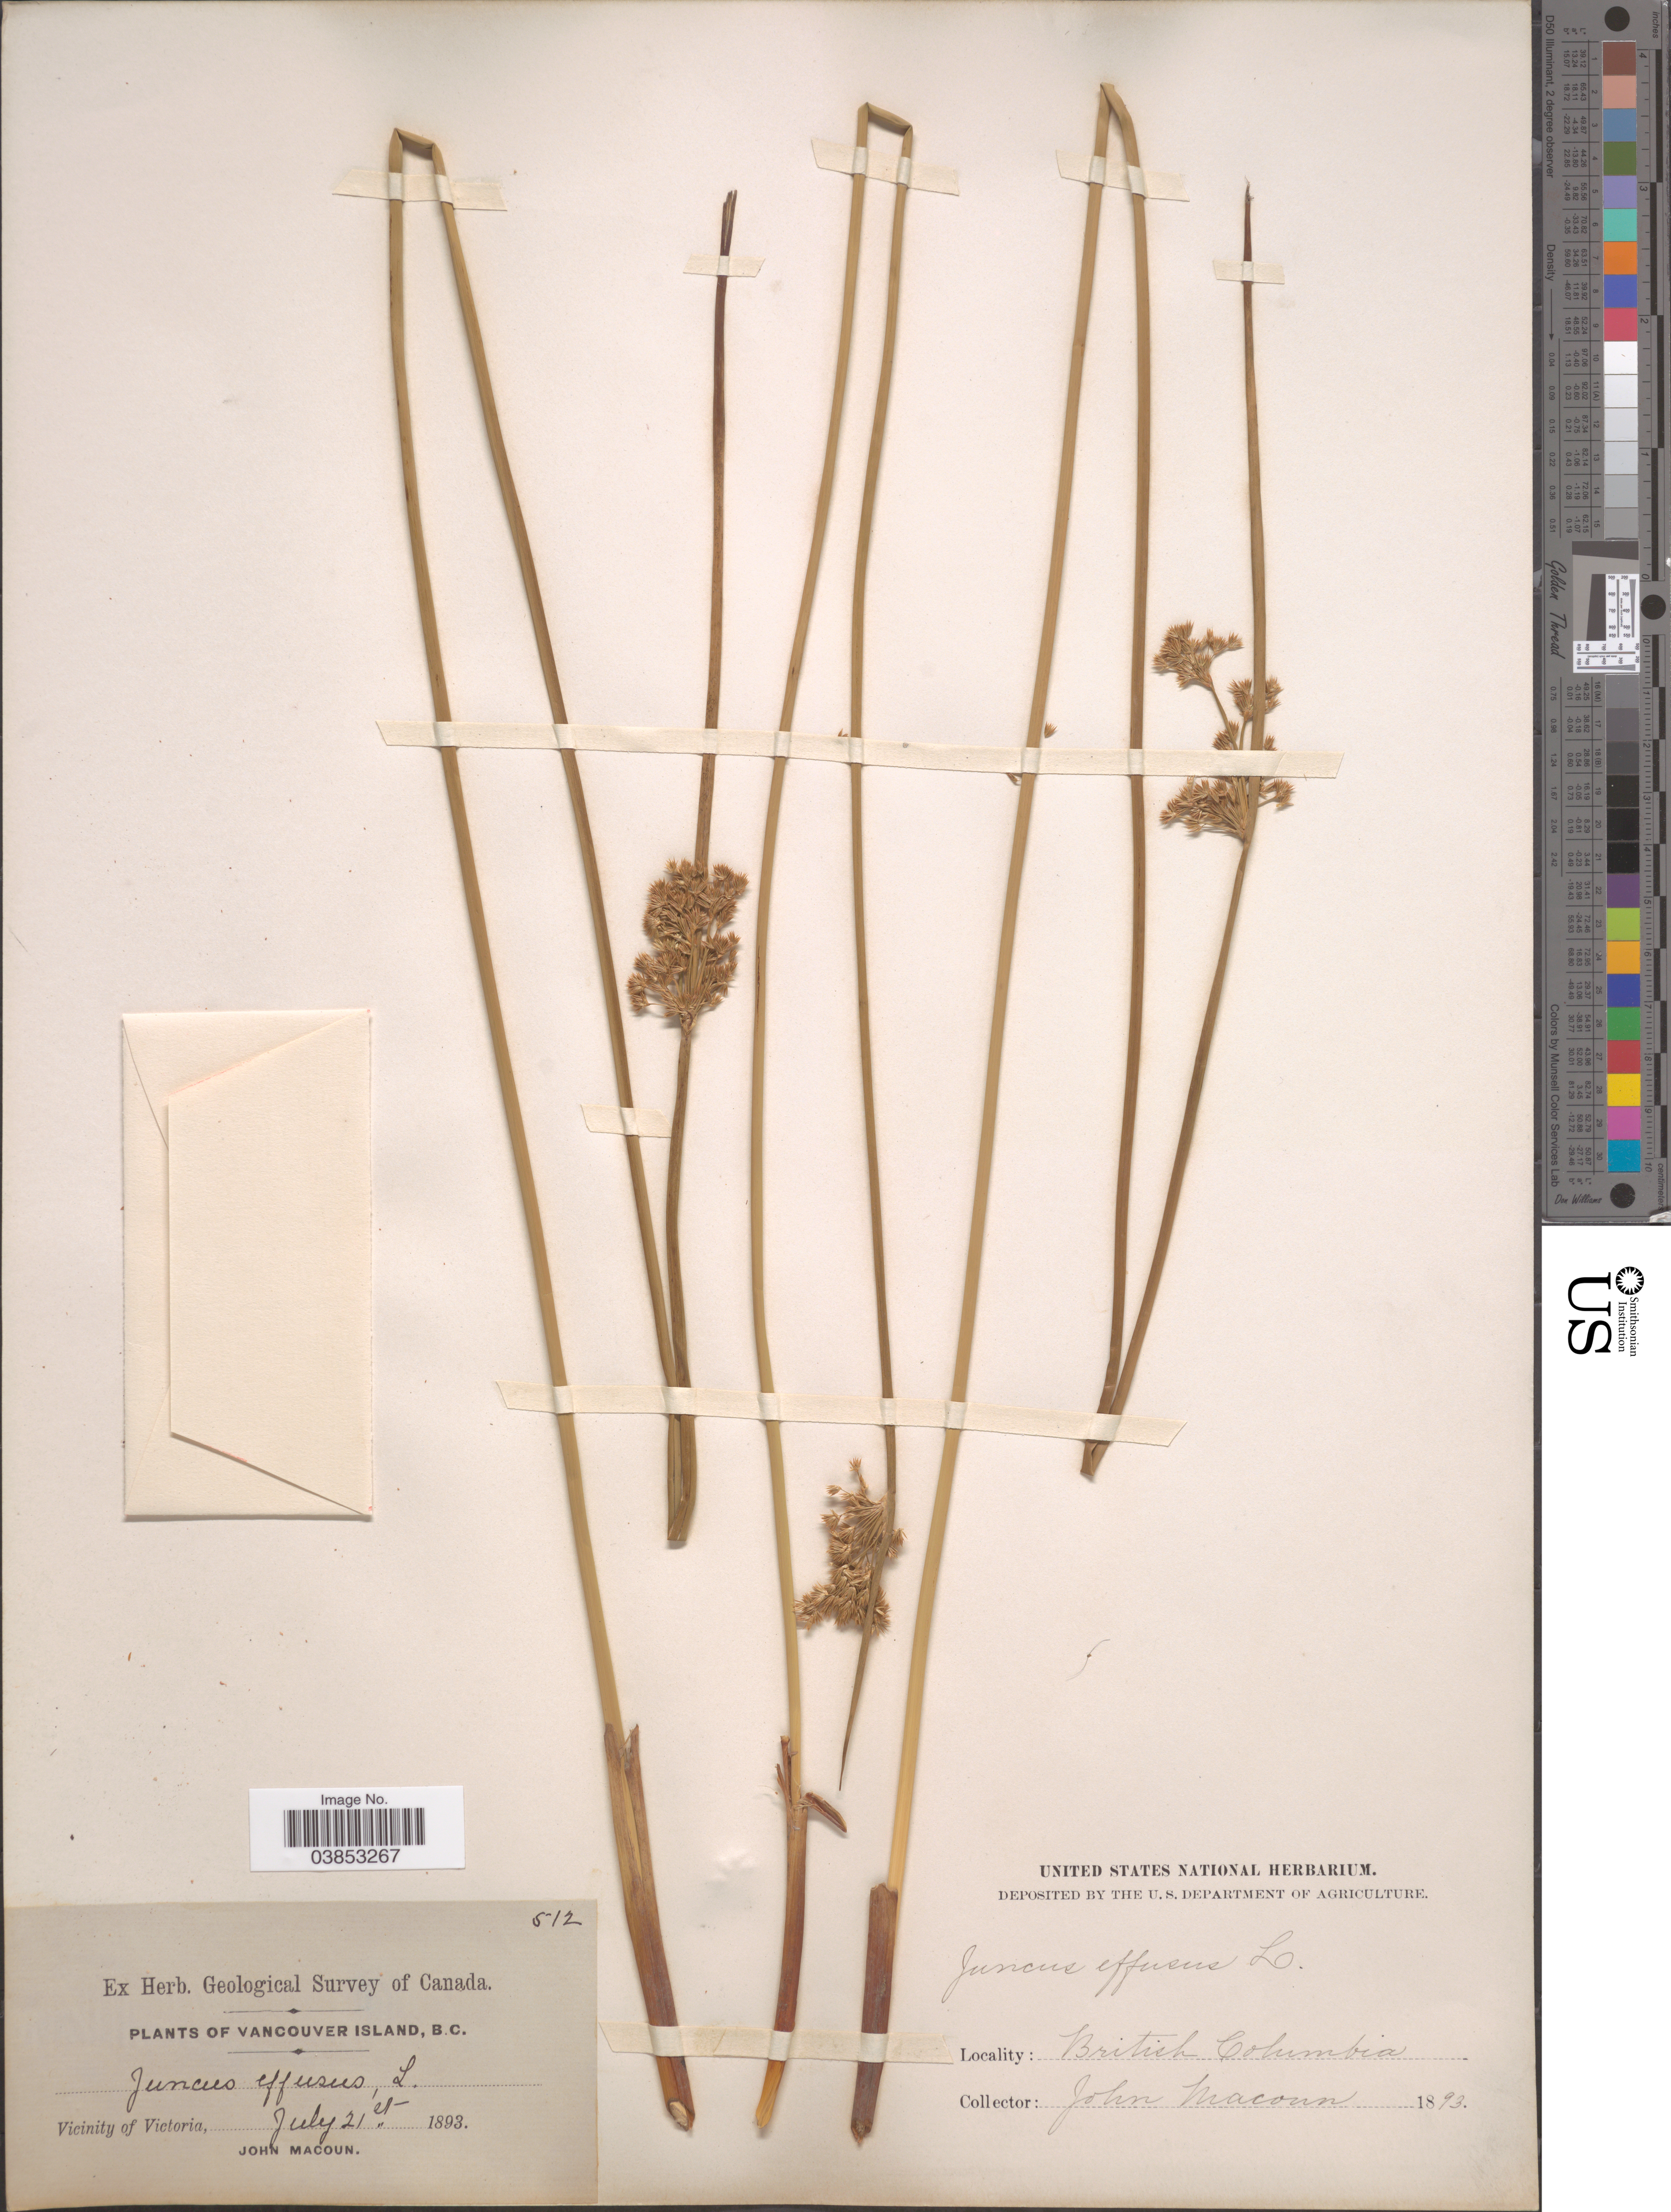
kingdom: Plantae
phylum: Tracheophyta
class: Liliopsida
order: Poales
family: Juncaceae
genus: Juncus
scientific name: Juncus effusus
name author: L.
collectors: J. Macoun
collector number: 512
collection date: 1893-07-21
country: Canada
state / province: British Columbia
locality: Vancouver Island. Vicinity of Victoria.